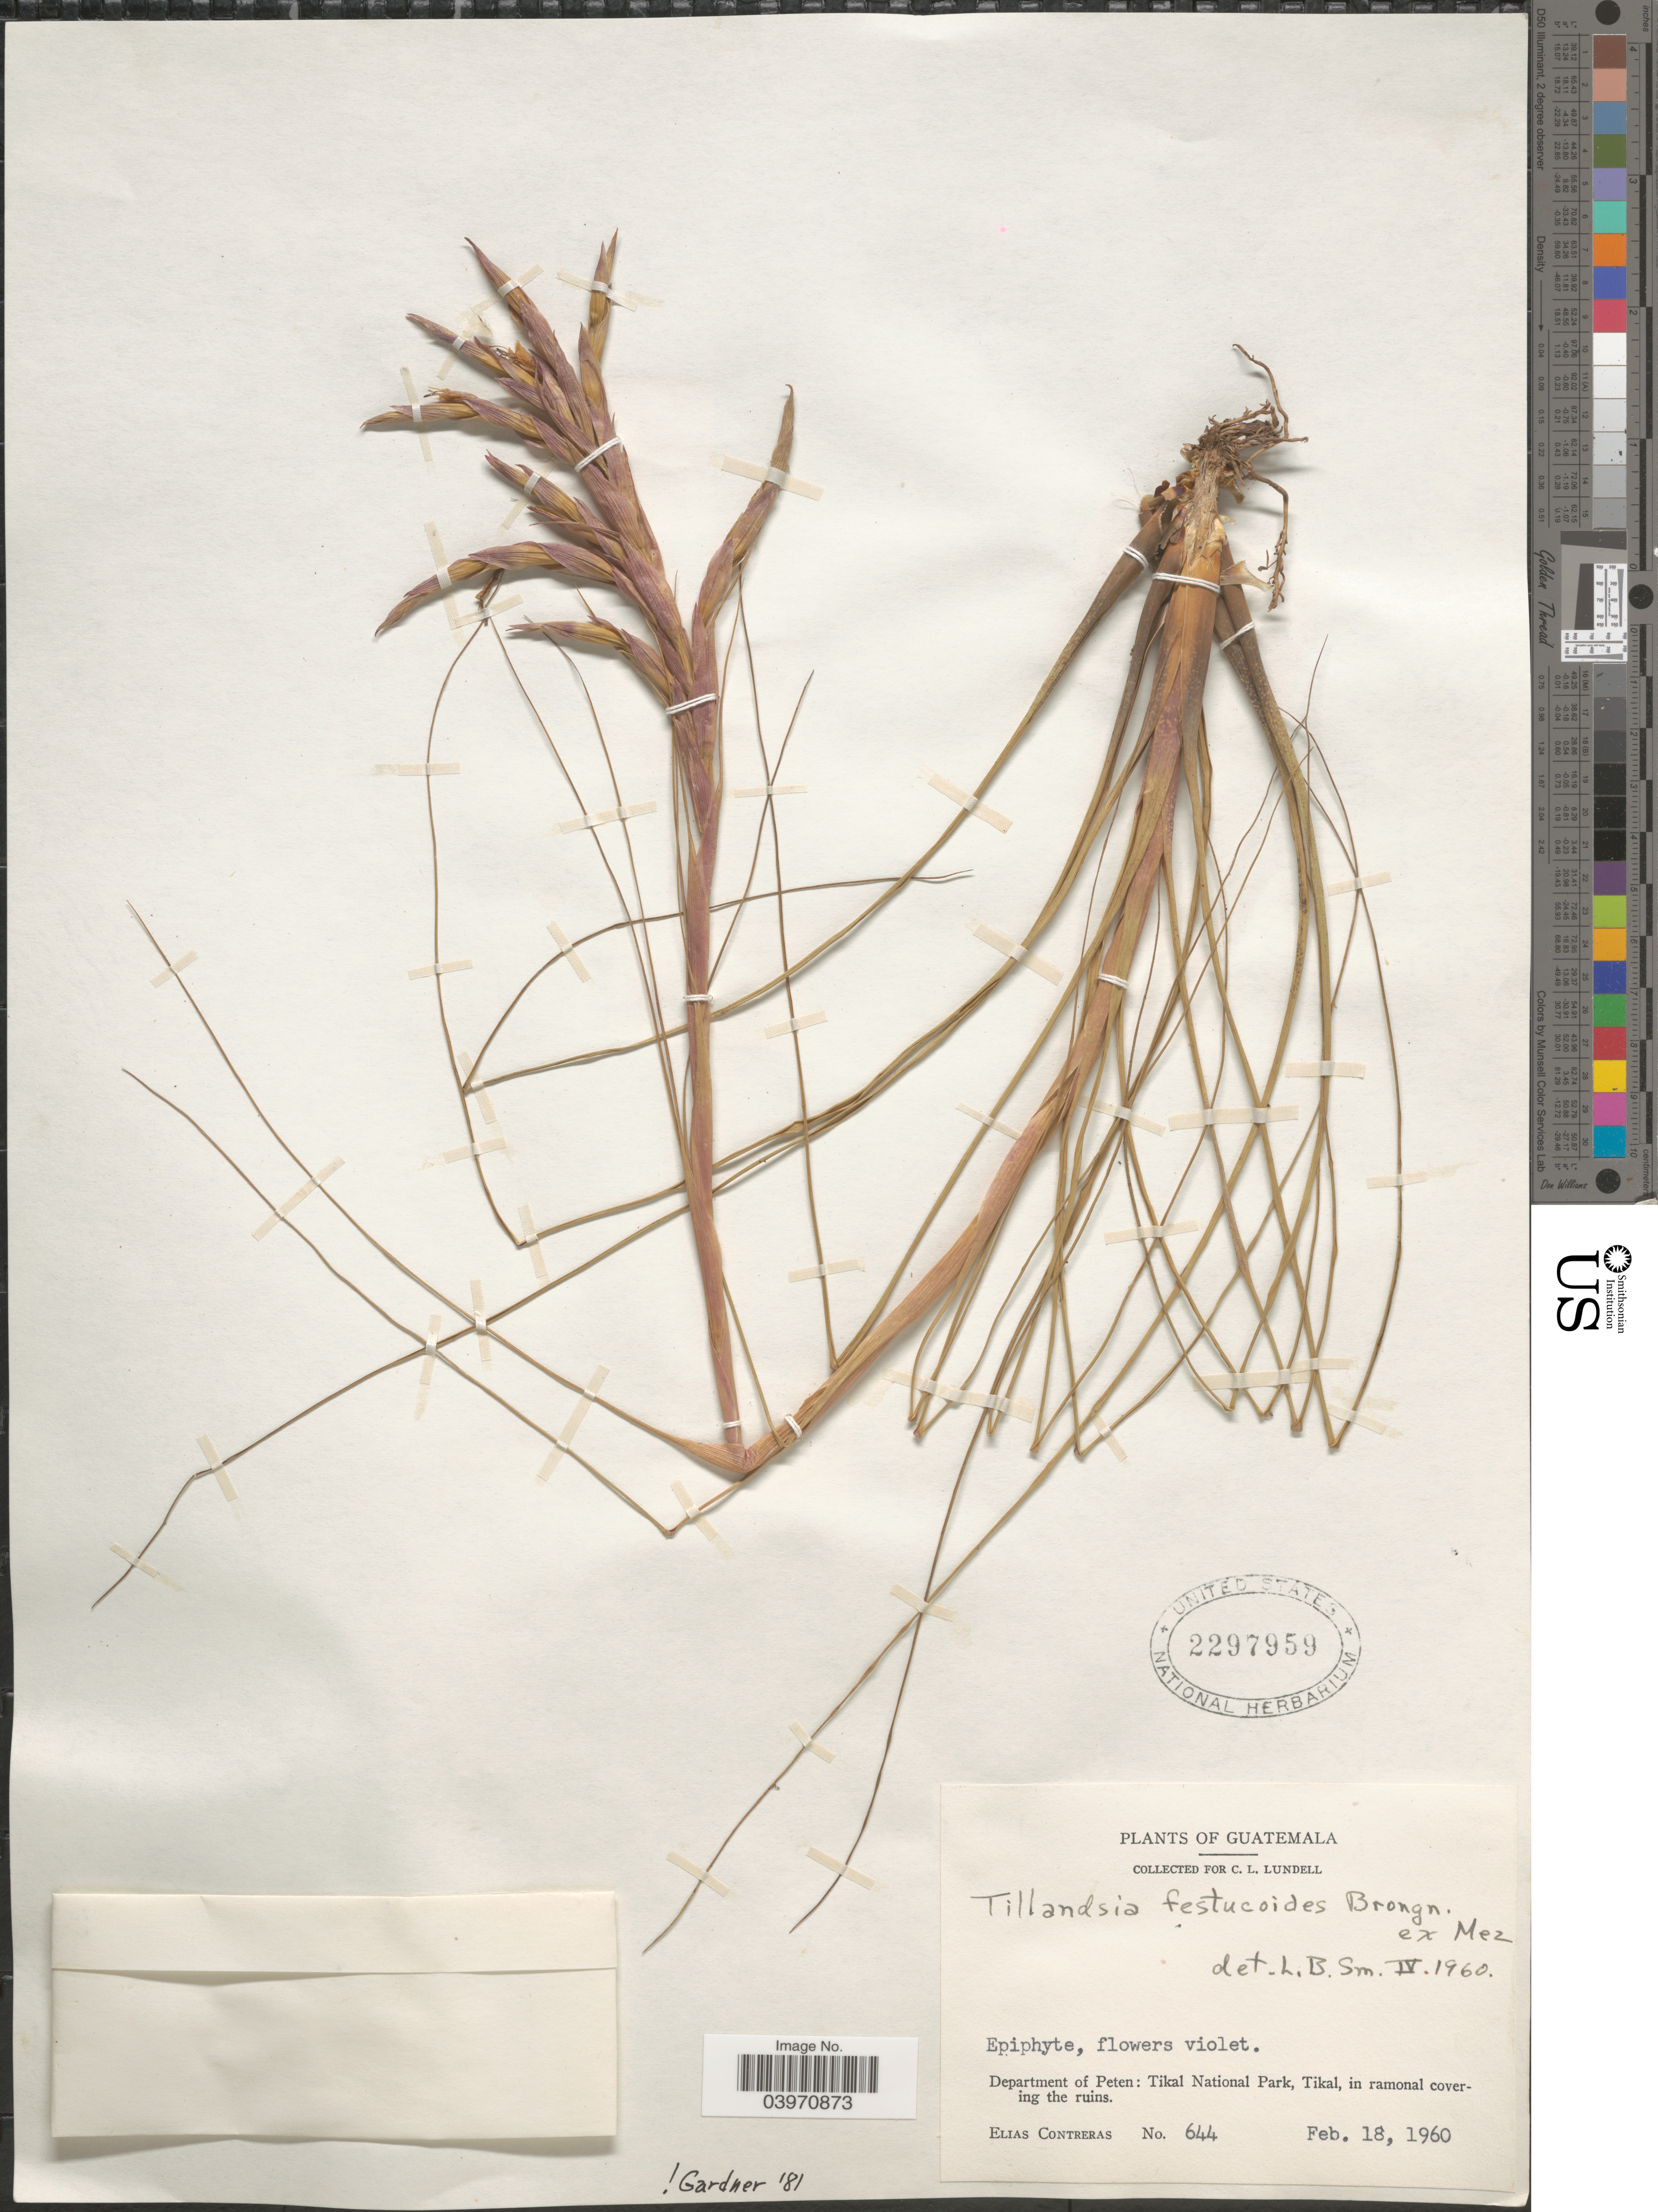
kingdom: Plantae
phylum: Tracheophyta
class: Liliopsida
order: Poales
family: Bromeliaceae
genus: Tillandsia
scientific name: Tillandsia festucoides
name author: Brongn. ex Mez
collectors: E. Contreras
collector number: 644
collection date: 1960-02-18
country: Guatemala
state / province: El Peten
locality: Department of Peten: Tikal National Park, Tikal.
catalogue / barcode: US 2297959